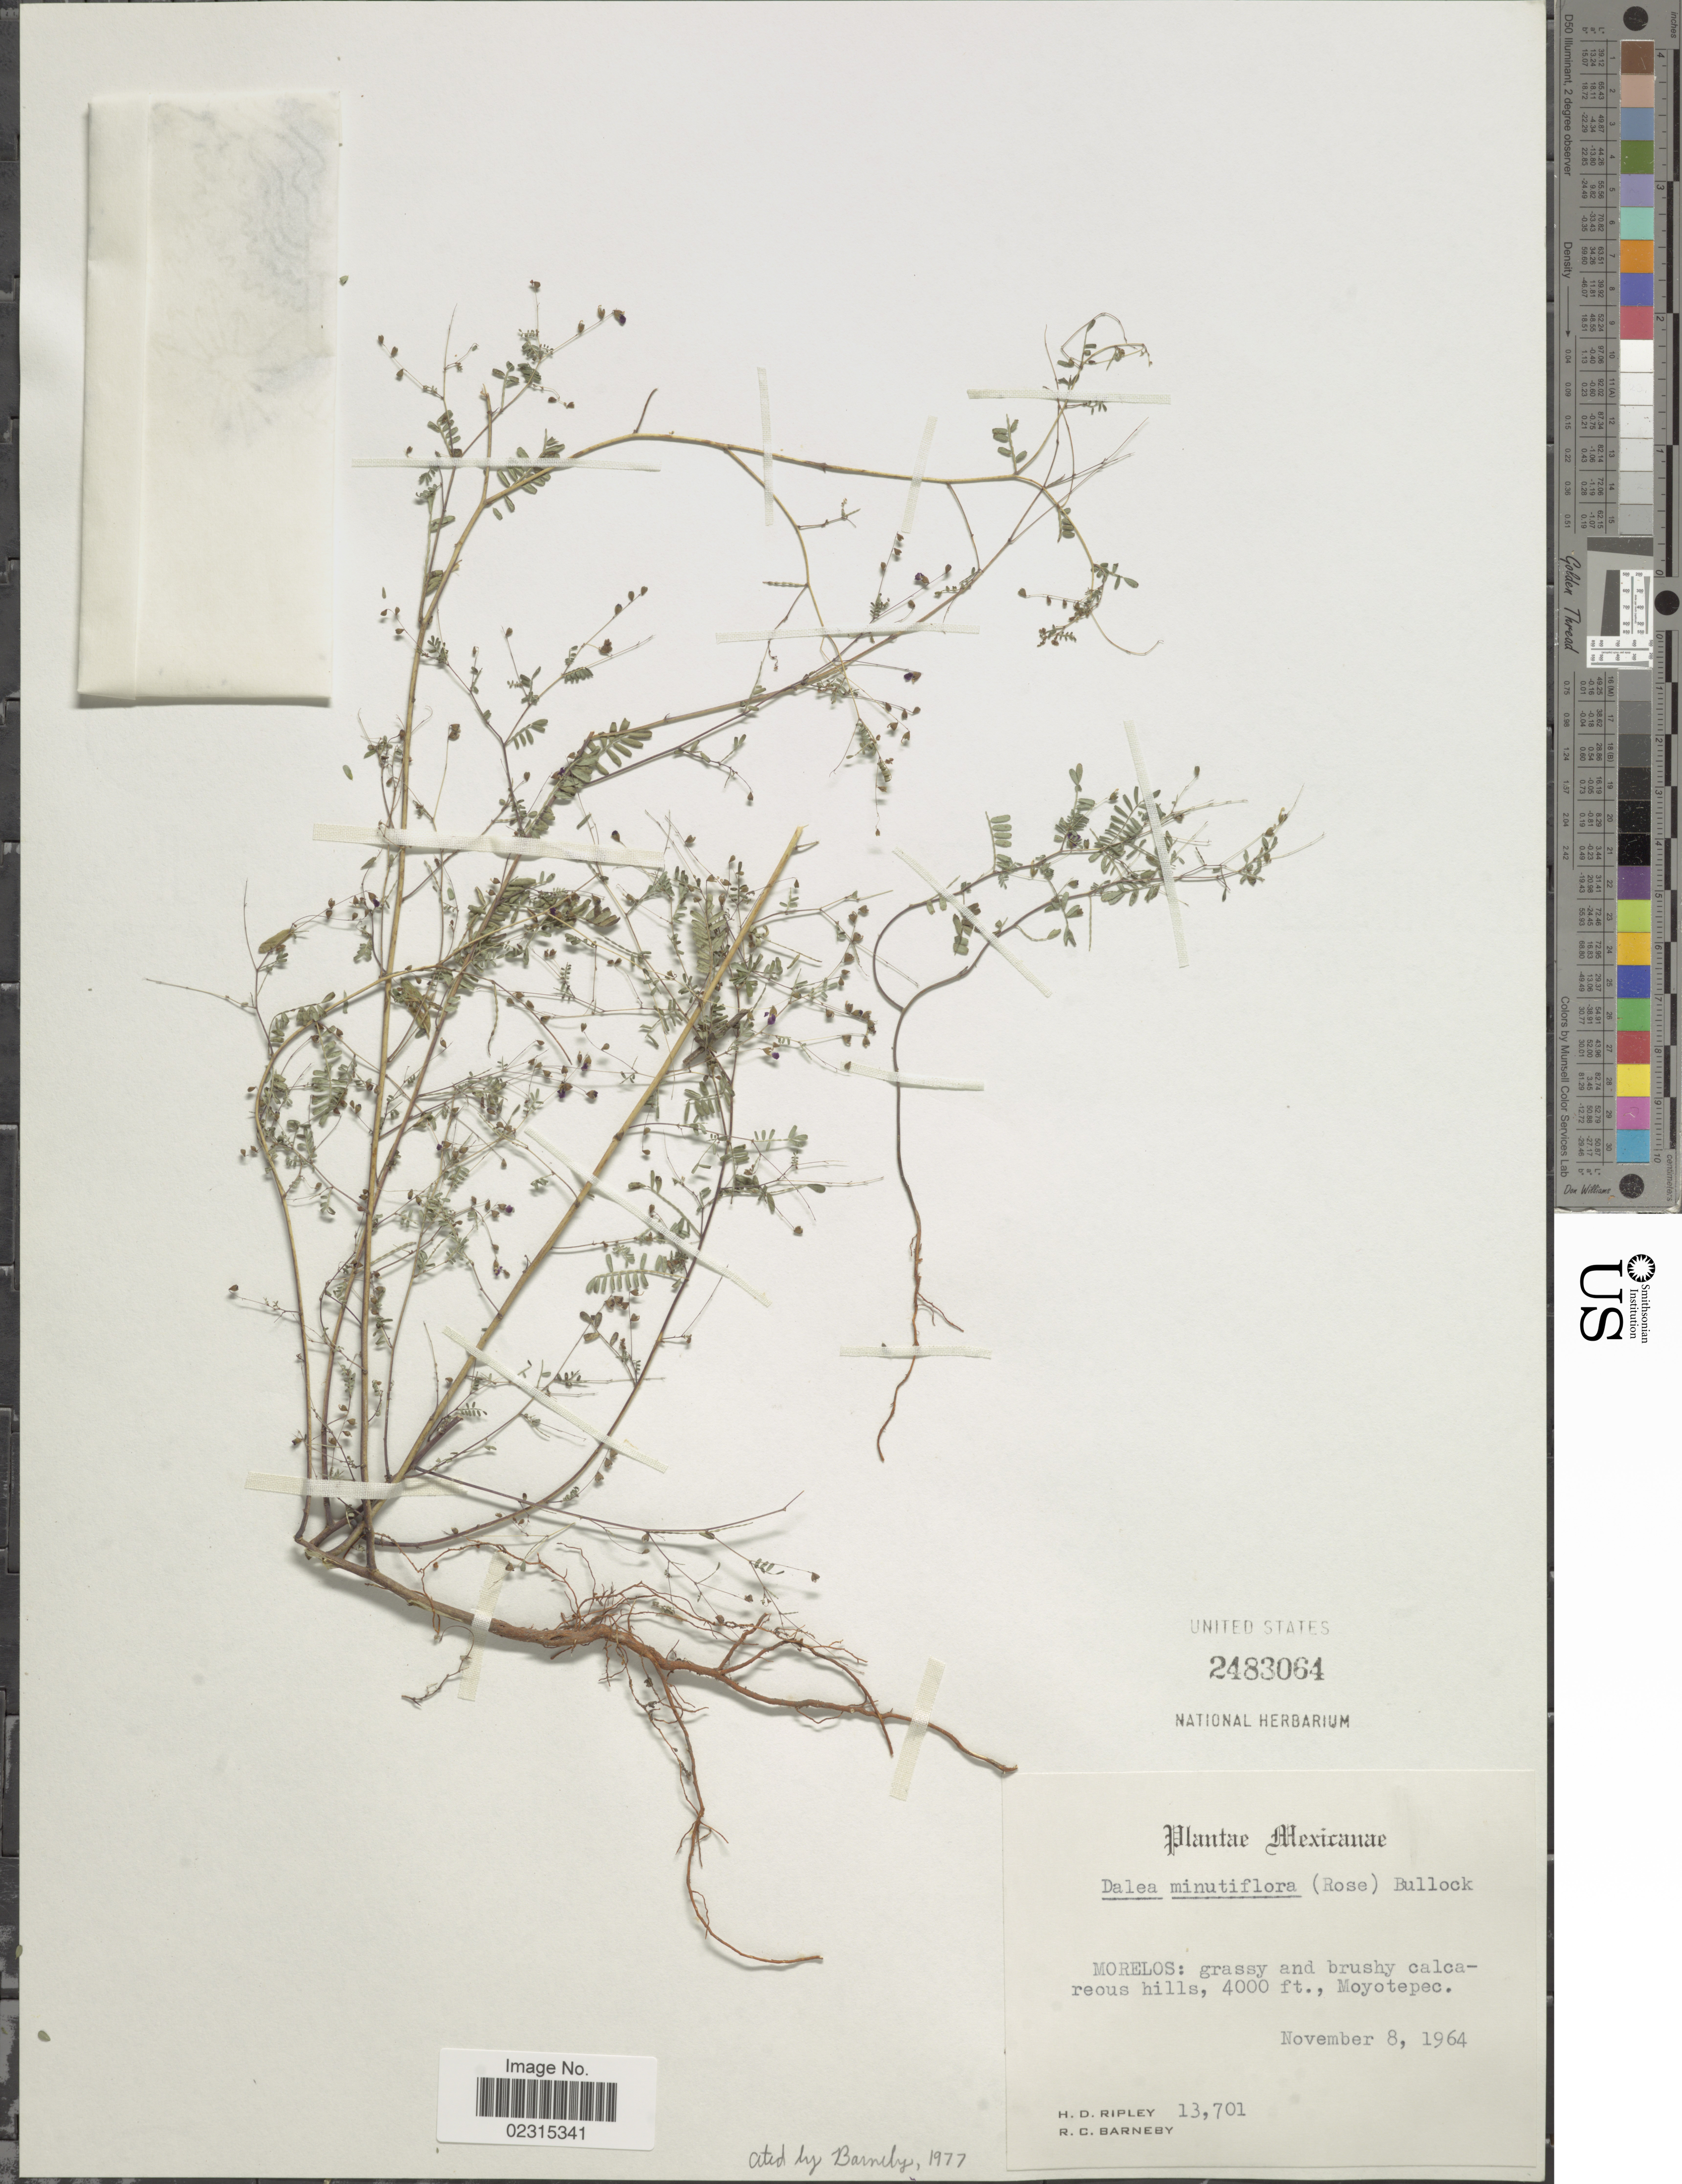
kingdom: Plantae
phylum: Tracheophyta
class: Magnoliopsida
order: Fabales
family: Fabaceae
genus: Marina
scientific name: Marina minutiflora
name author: (Rose) Barneby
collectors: H. Ripley & R. C. Barneby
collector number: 13701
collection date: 1964-11-08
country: Mexico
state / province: Morelos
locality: Grassy and brushy calcareous hills., Moyotepec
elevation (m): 1219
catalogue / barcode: US 2483064